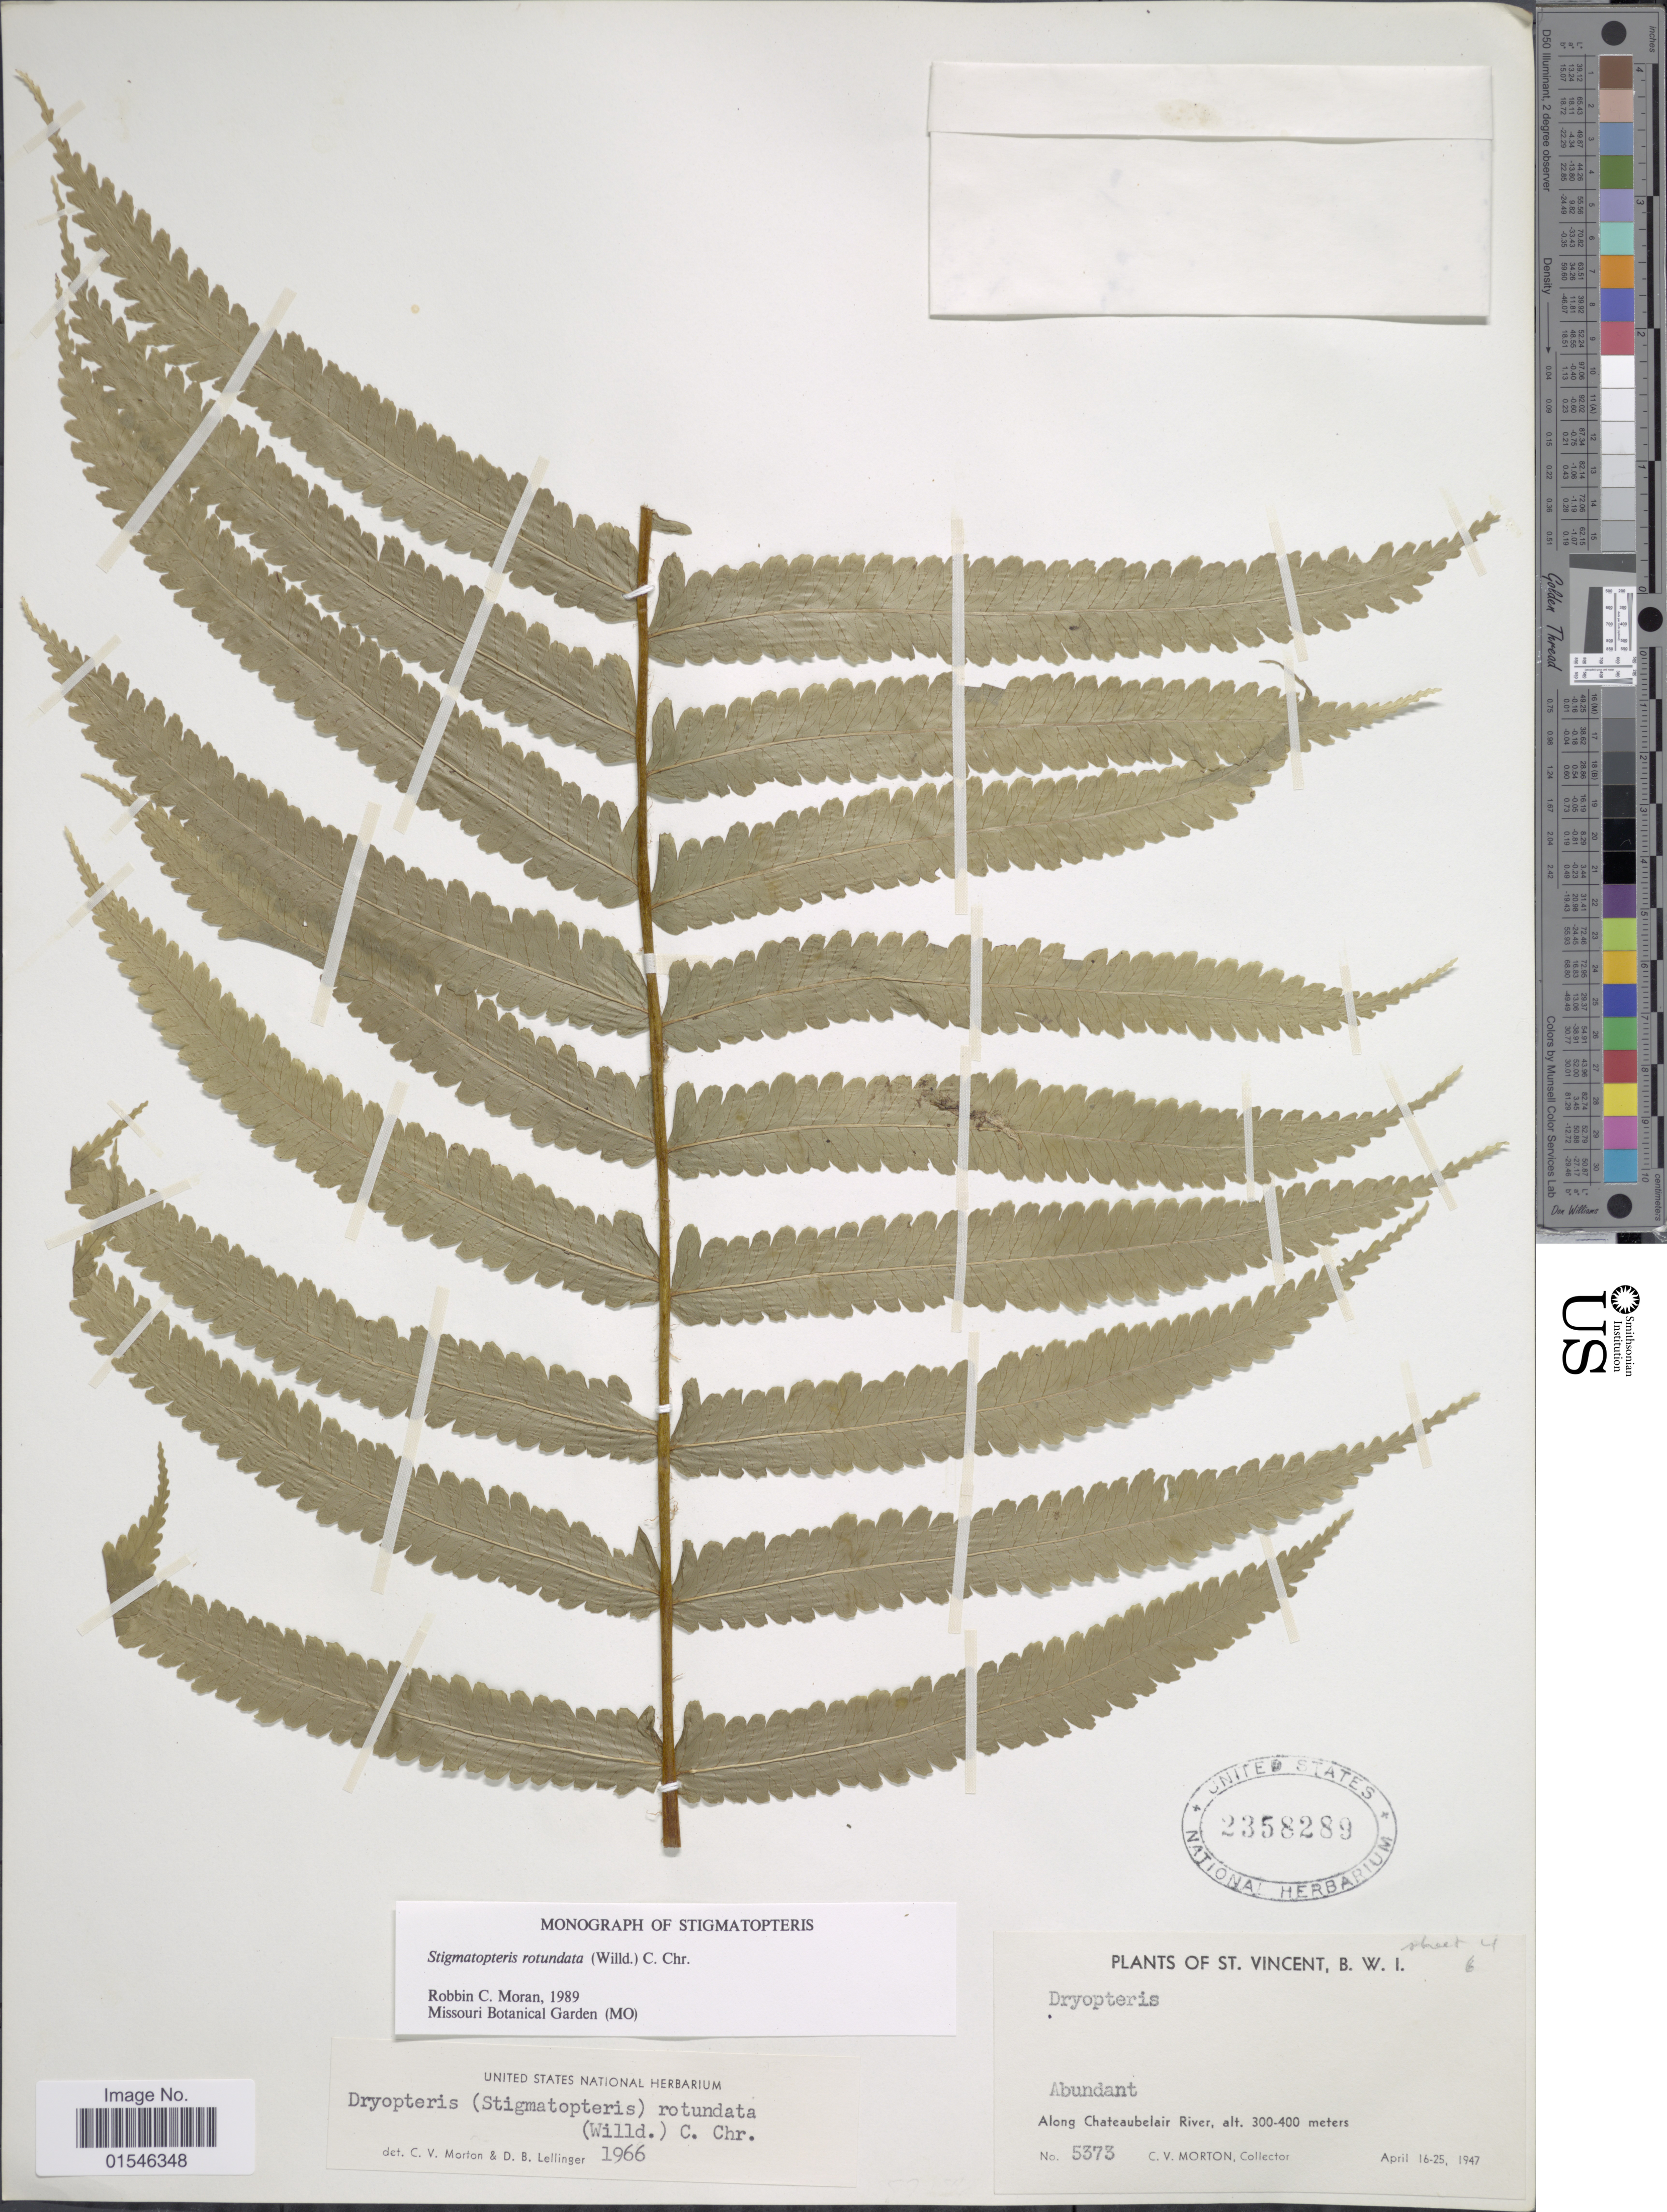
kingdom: Plantae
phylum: Tracheophyta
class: Polypodiopsida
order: Polypodiales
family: Dryopteridaceae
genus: Stigmatopteris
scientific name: Stigmatopteris rotundata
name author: (Willd.) C. Chr.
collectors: C. V. Morton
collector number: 5373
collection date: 1947-04-16/1947-04-25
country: St. Vincent - Grenadines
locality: St Vincent, B.W.I. Along Chateaubelair River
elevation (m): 300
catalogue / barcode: US 2358289